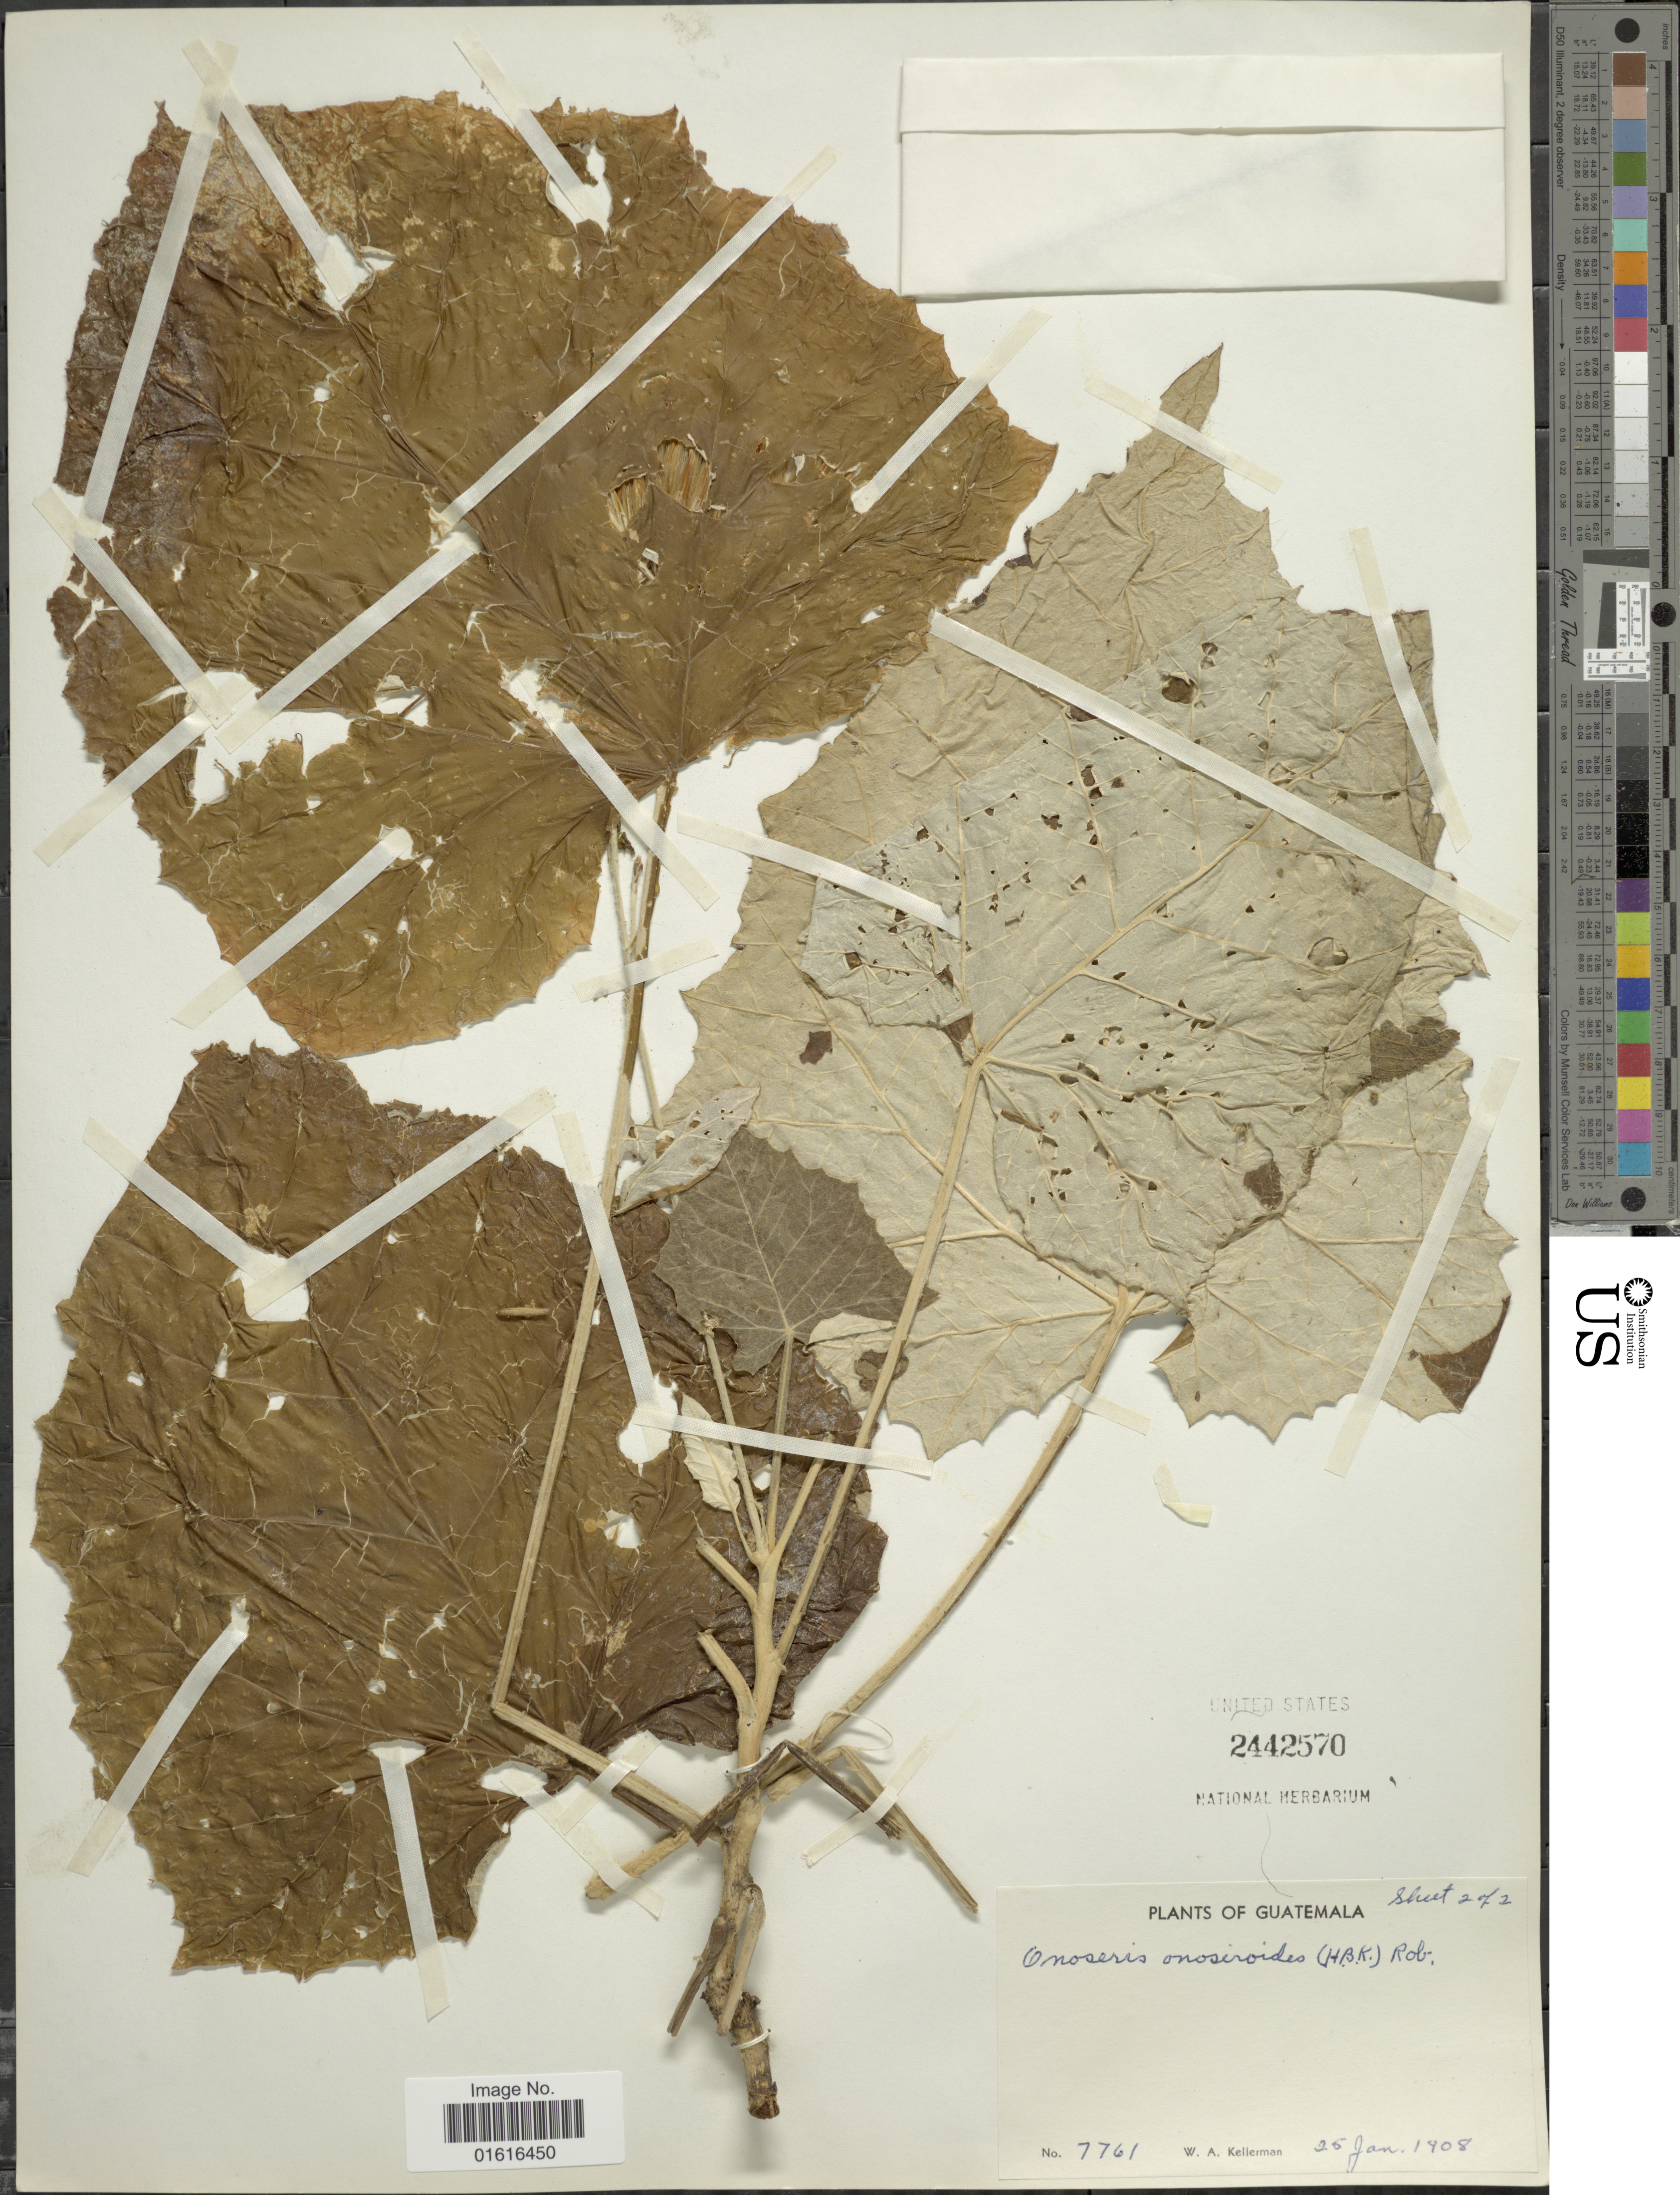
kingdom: Plantae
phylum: Tracheophyta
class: Magnoliopsida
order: Asterales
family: Asteraceae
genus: Onoseris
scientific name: Onoseris onoseroides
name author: (Kunth) B.L. Rob.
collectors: W. Kellerman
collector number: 7761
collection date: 1908-01-25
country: Guatemala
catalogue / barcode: US 2442570